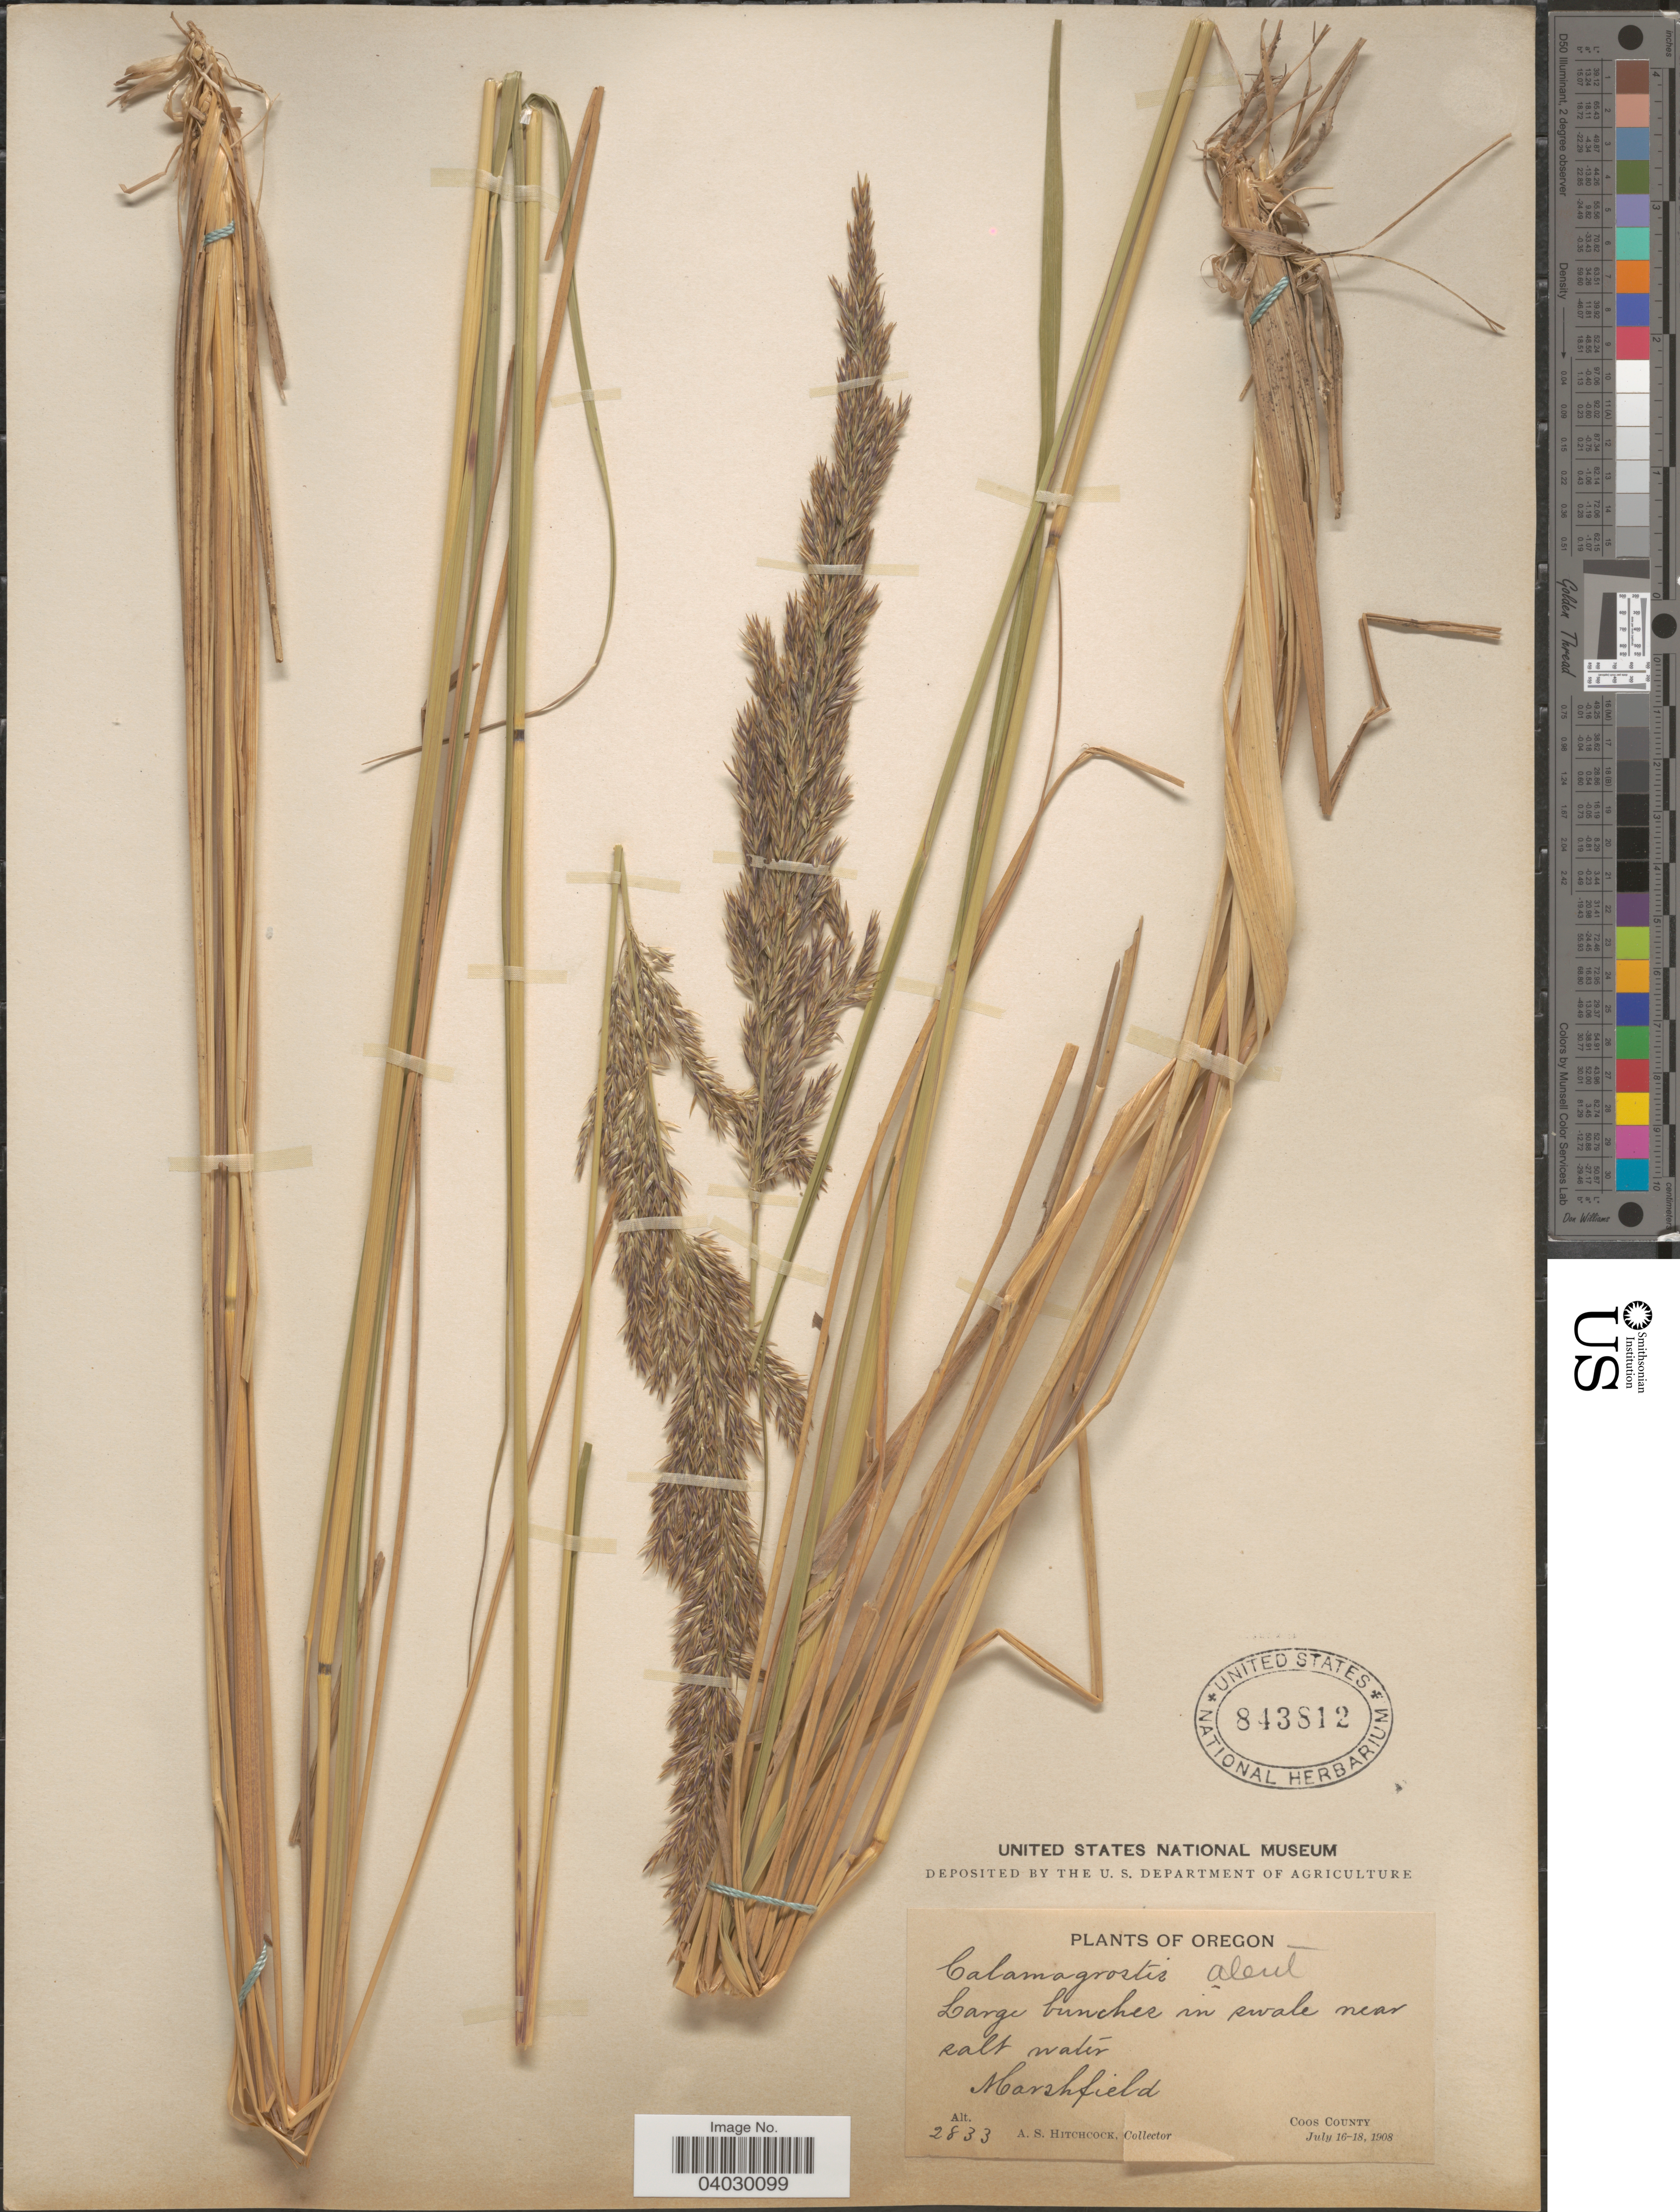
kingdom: Plantae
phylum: Tracheophyta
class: Liliopsida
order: Poales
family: Poaceae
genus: Calamagrostis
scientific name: Calamagrostis nutkaensis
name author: (J. Presl) Steud.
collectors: A. S. Hitchcock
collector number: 2833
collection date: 1908-07-16/1908-07-18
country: United States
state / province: Oregon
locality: Harshfield. Coos County.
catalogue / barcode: US 843812